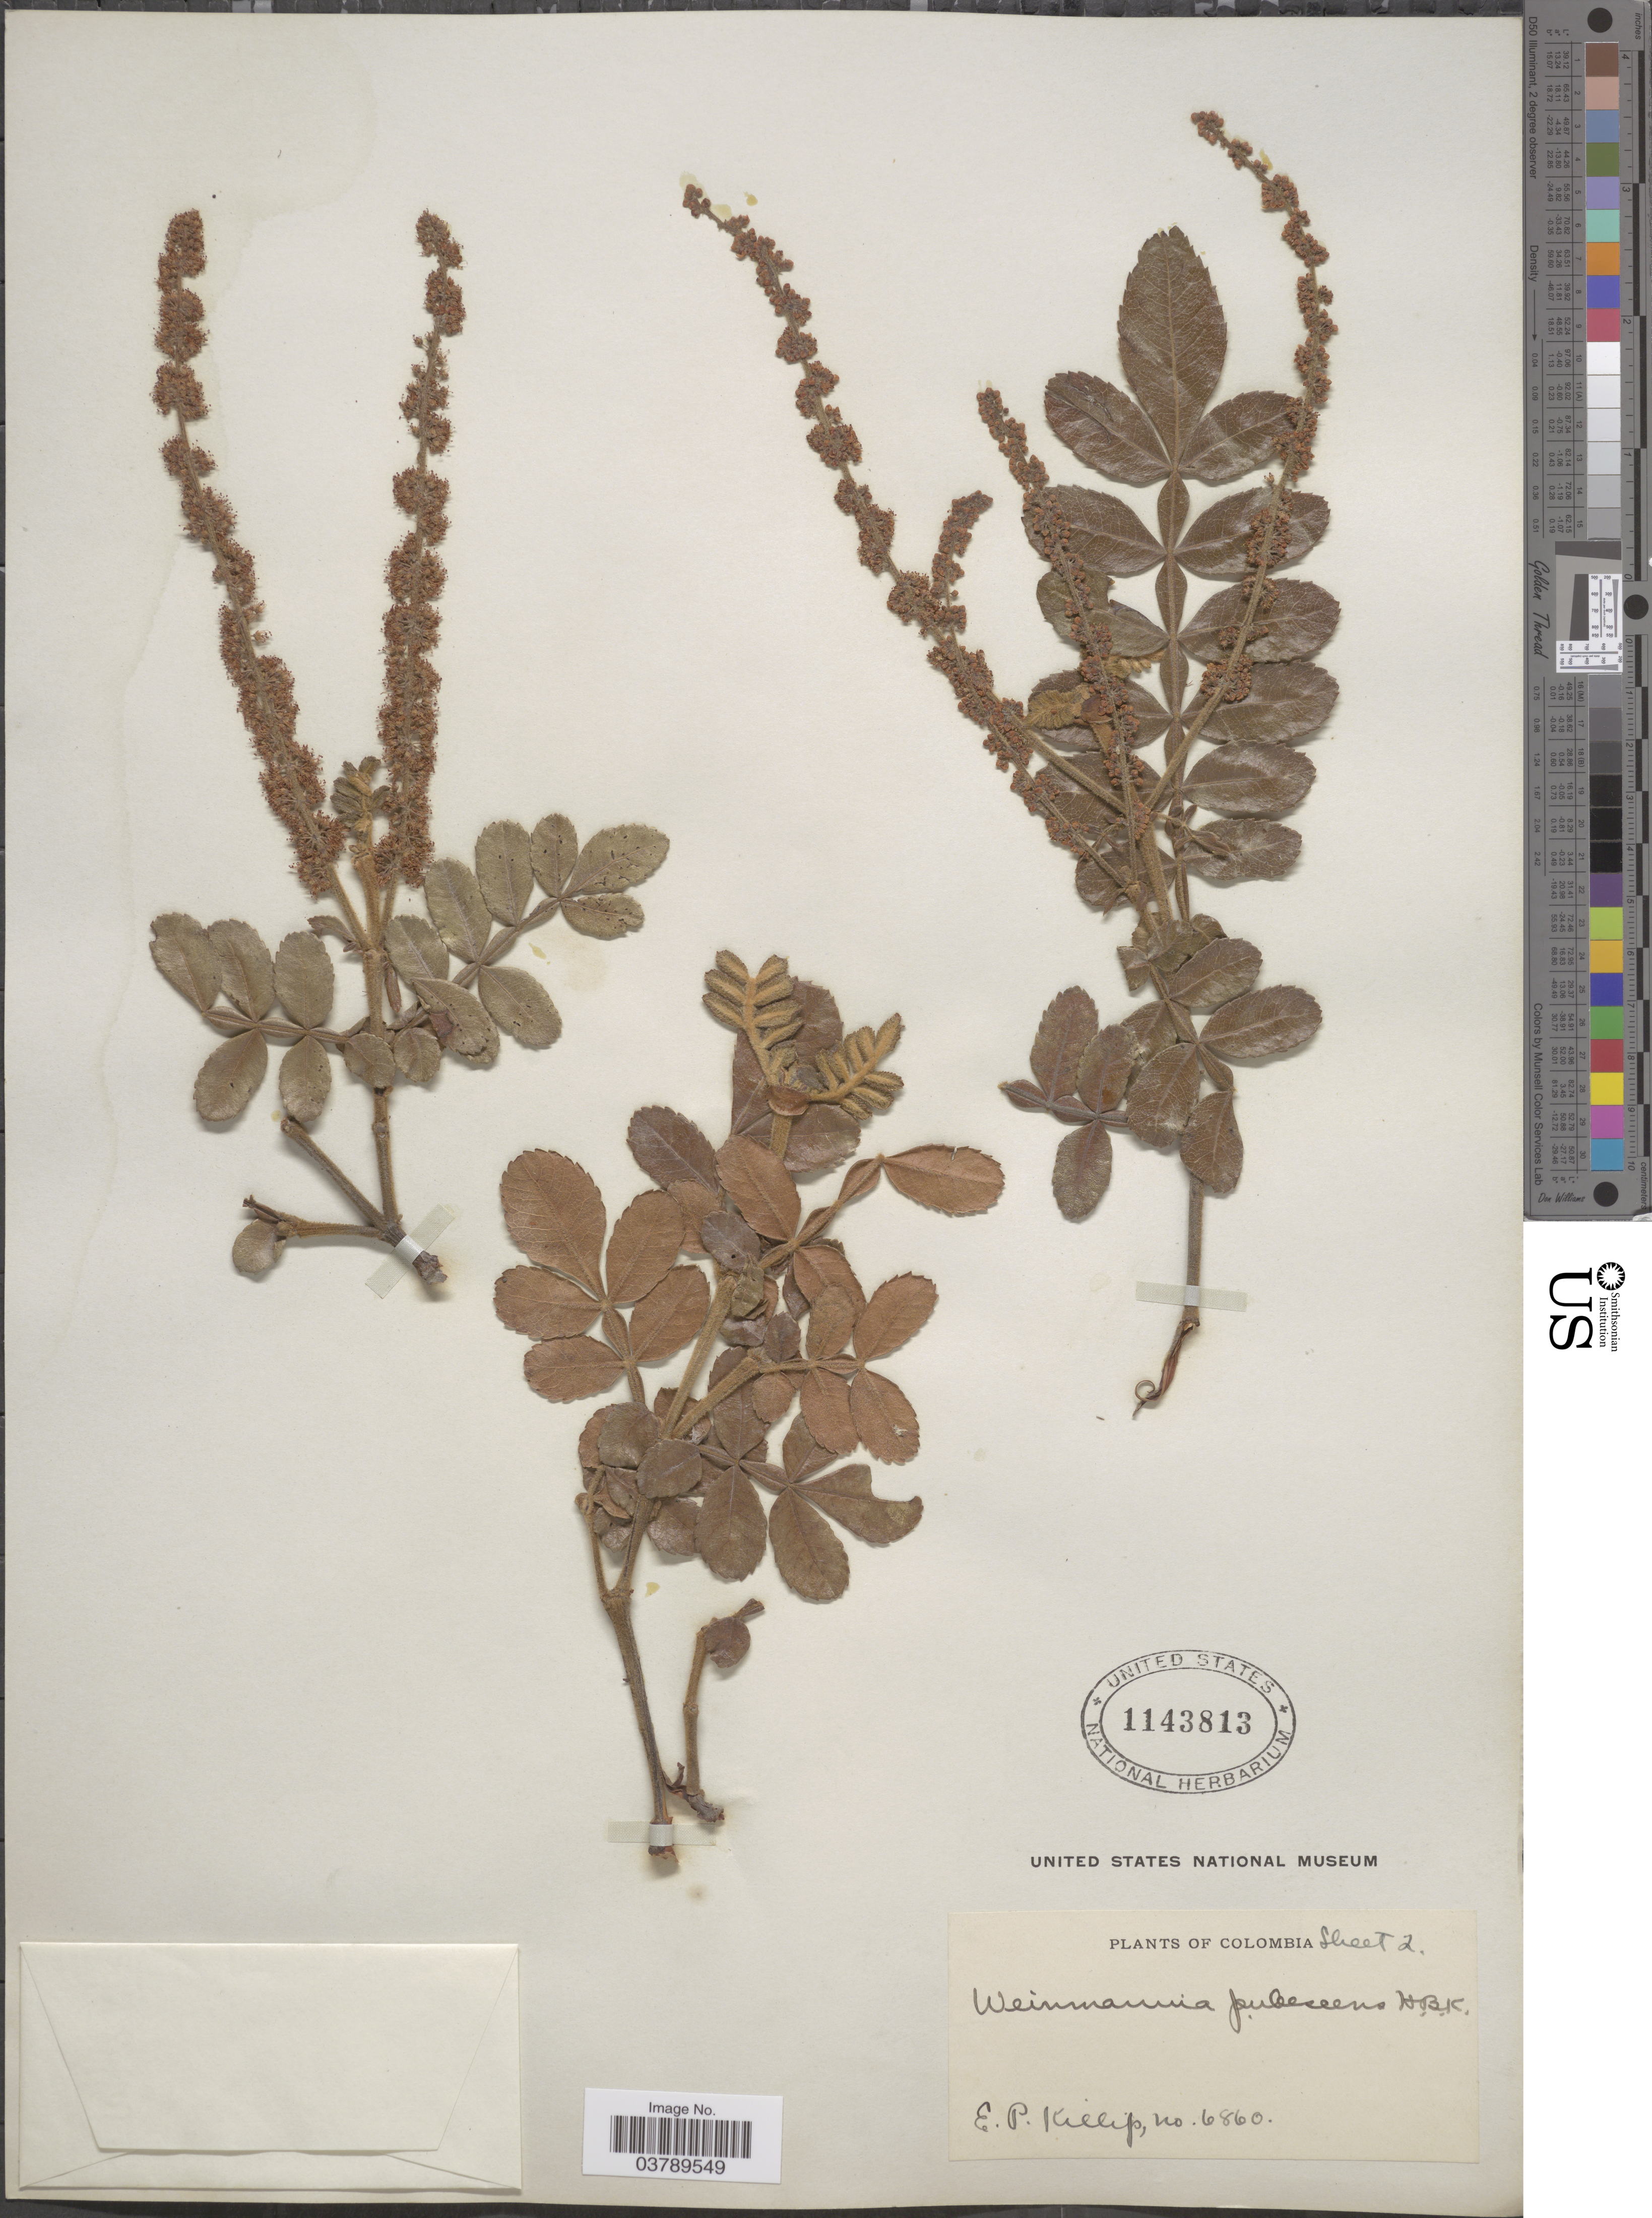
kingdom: Plantae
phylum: Tracheophyta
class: Magnoliopsida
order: Oxalidales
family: Cunoniaceae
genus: Weinmannia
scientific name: Weinmannia pubescens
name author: Kunth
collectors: E. P. Killip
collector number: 6860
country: Colombia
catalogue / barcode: US 1143813